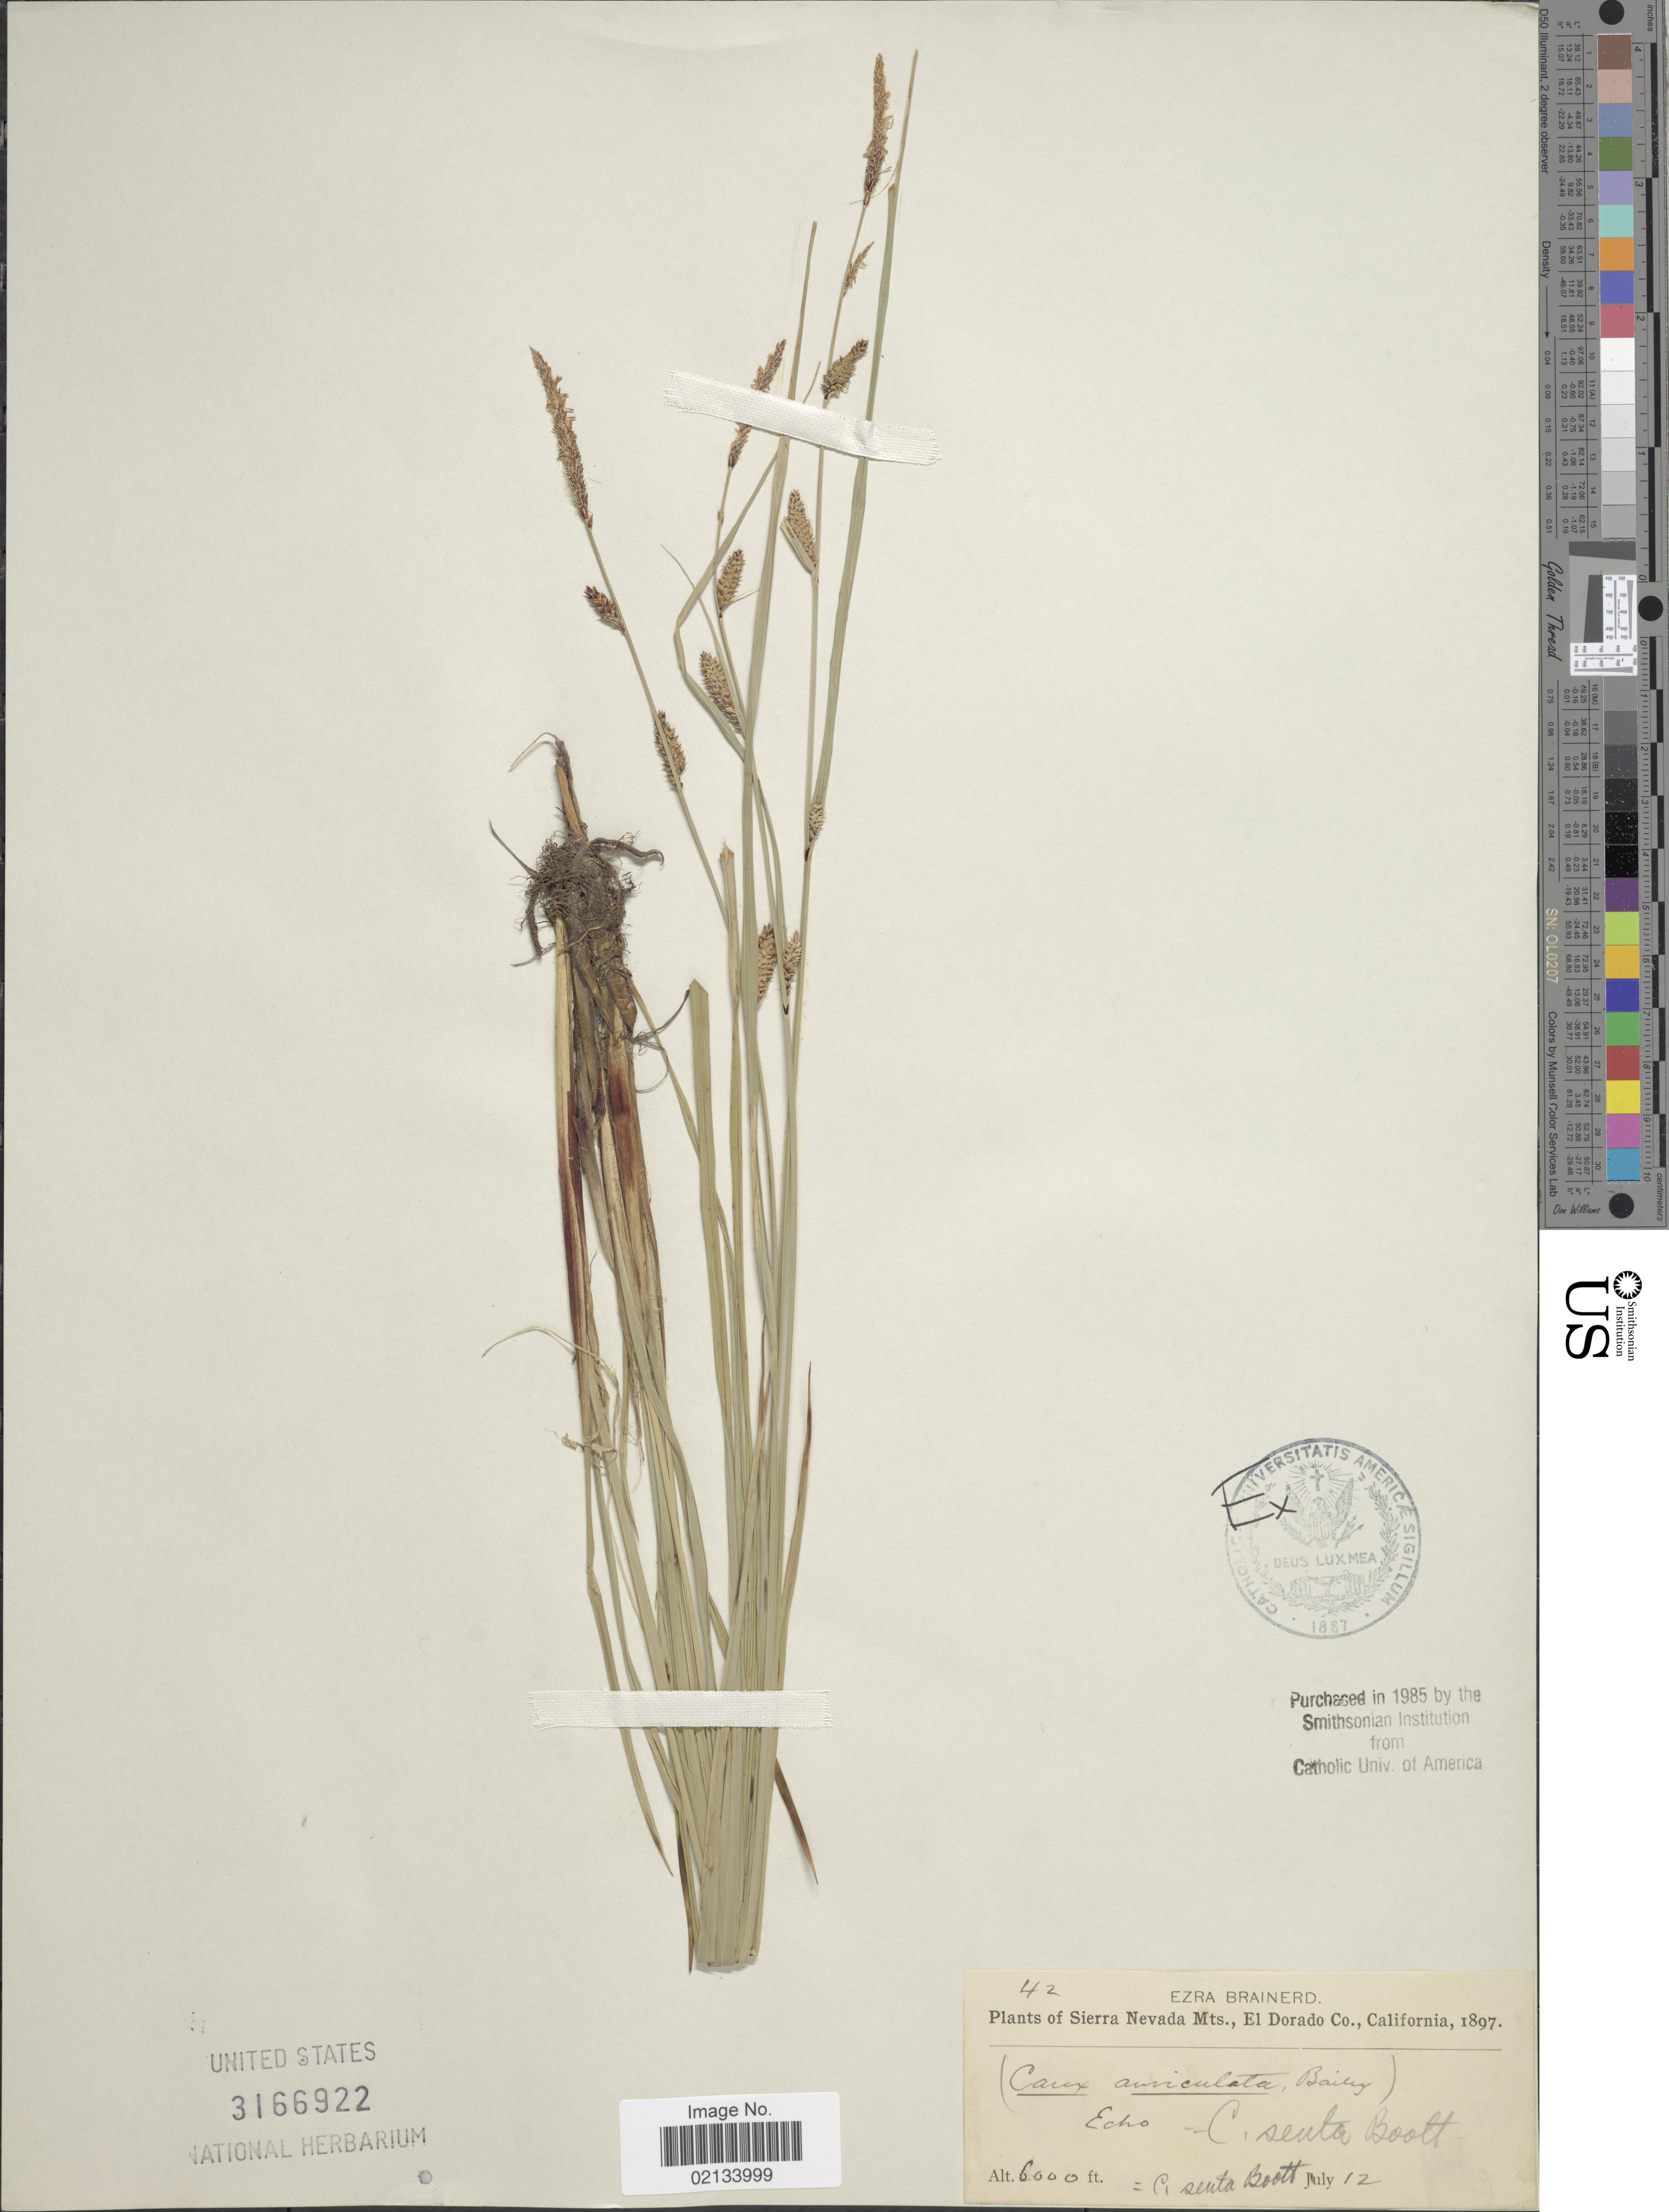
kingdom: Plantae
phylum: Tracheophyta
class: Liliopsida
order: Poales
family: Cyperaceae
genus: Carex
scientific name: Carex senta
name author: Boott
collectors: E. Brainerd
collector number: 42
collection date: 1897-07-12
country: United States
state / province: California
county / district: El Dorado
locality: Sierra Nevada Mts., El Dorado Co., Echo [unsure placement].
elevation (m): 1829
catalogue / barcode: US 3166922